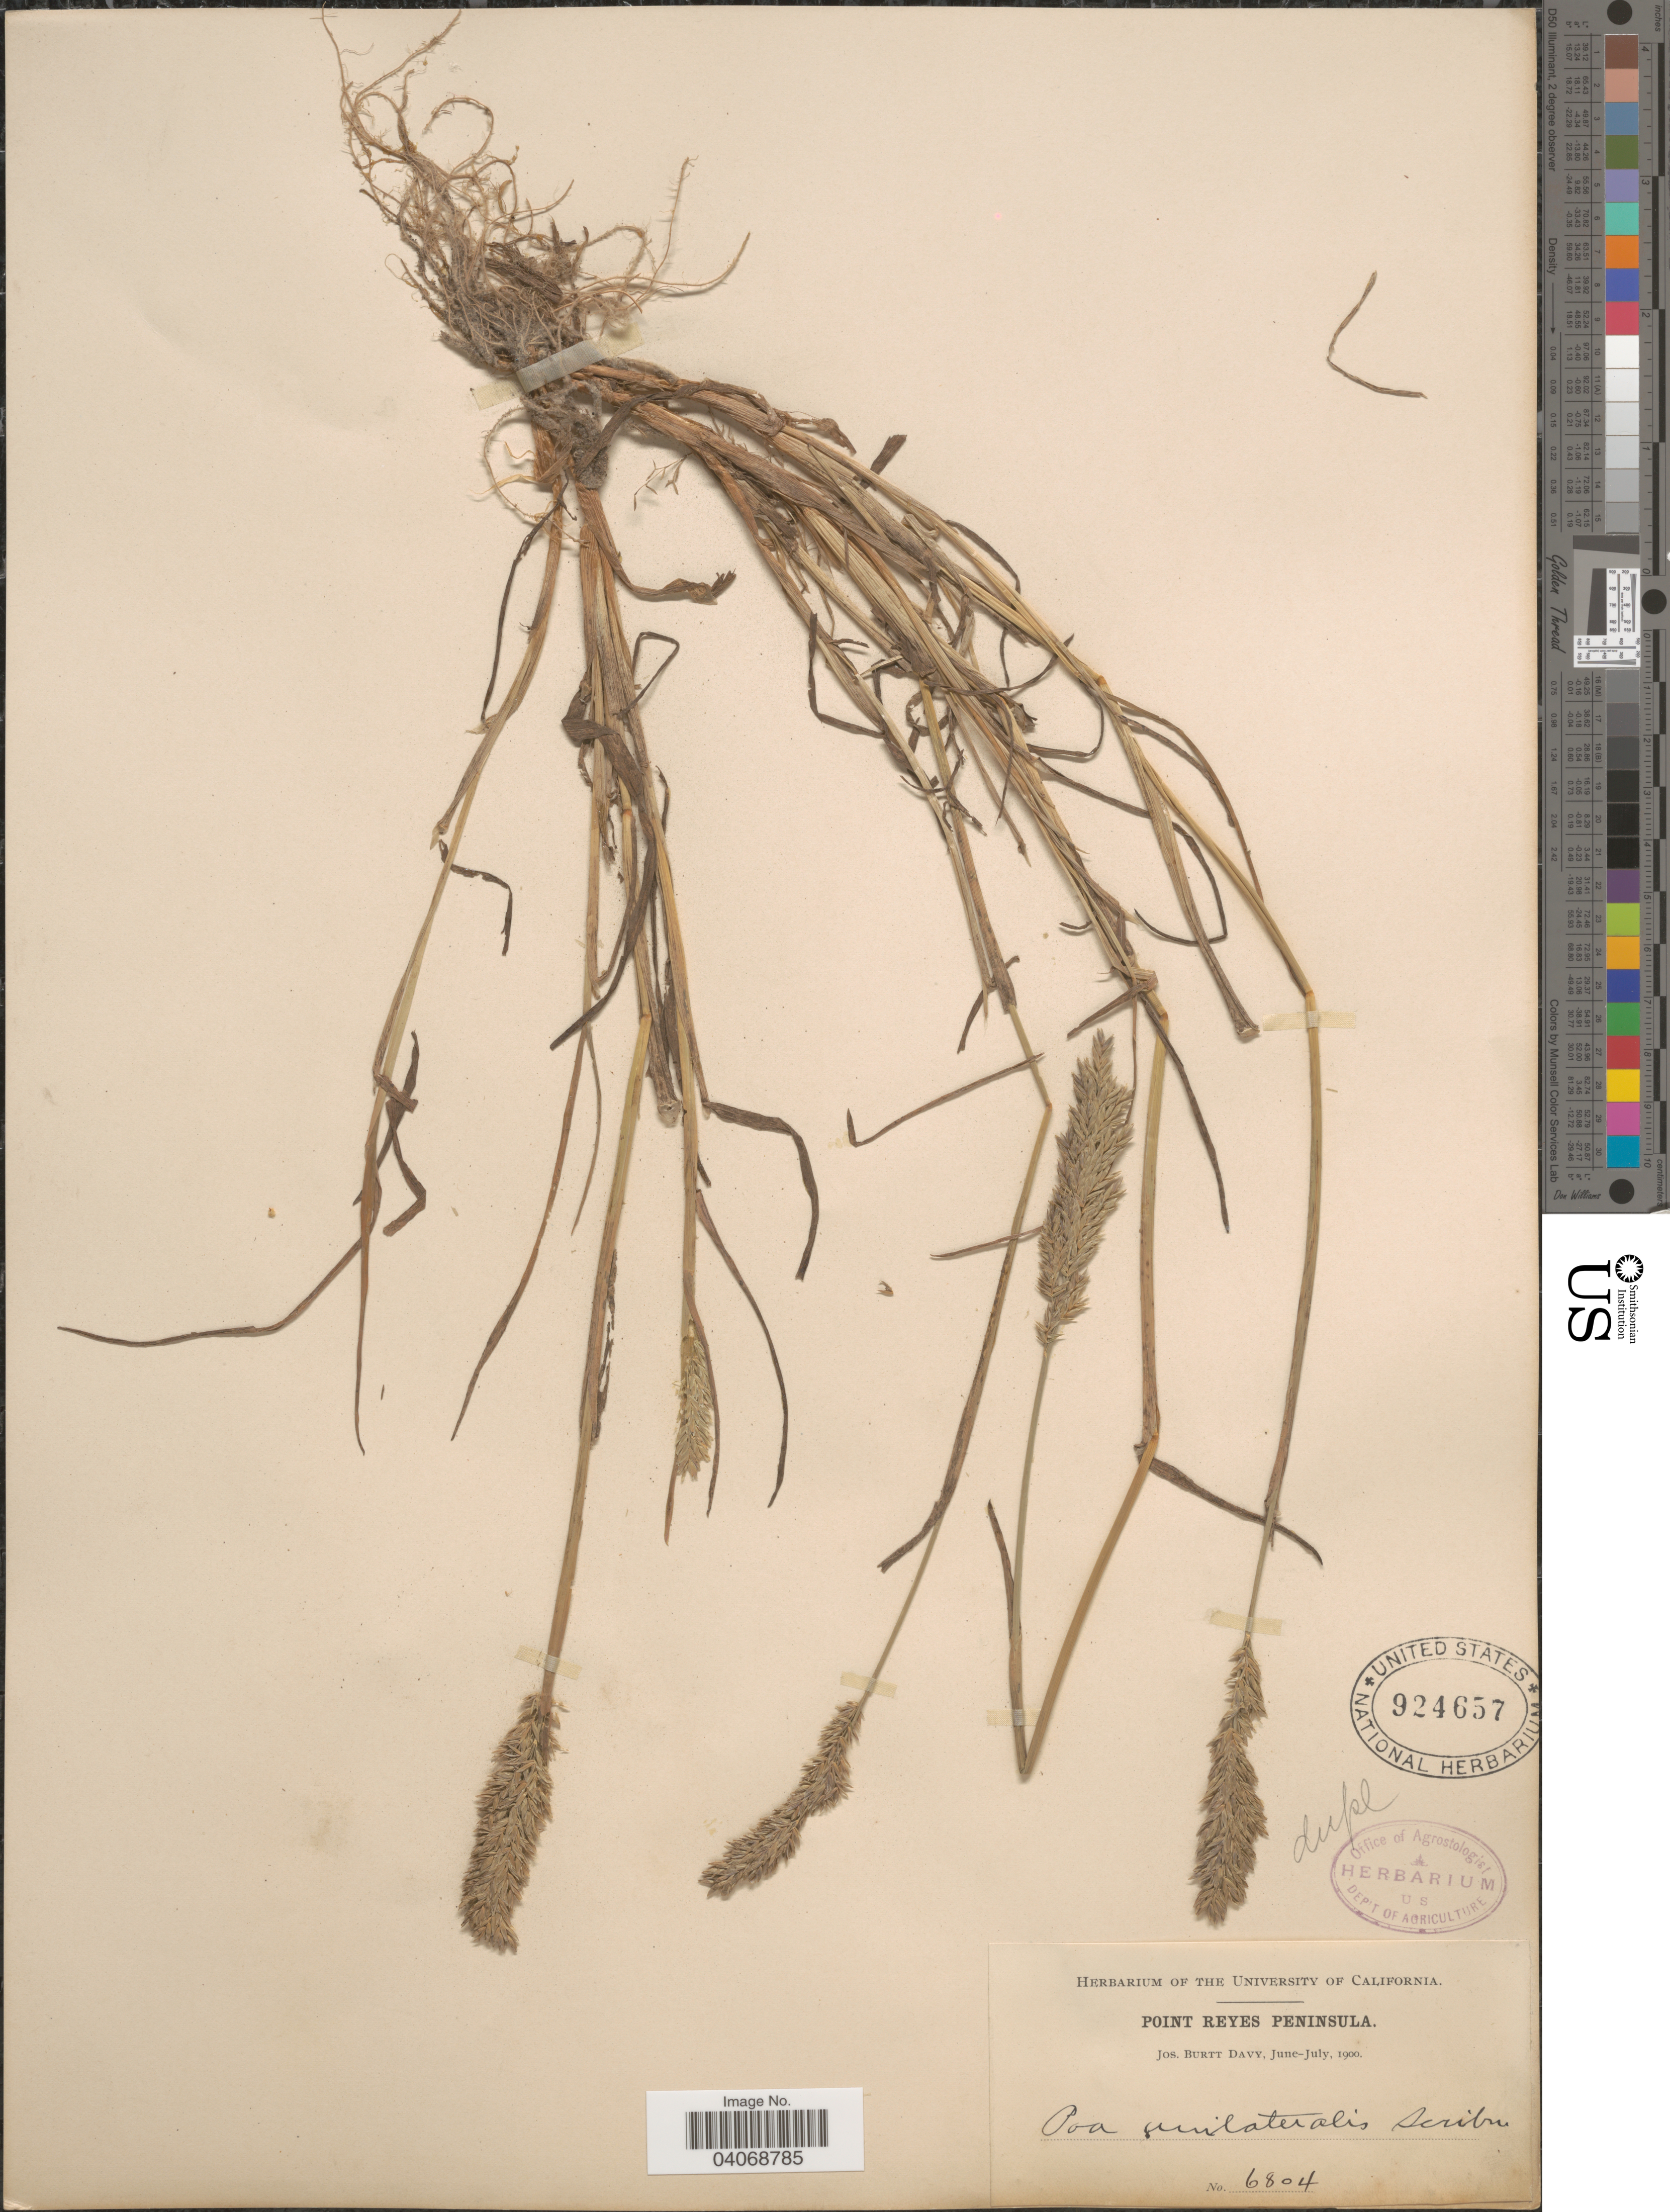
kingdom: Plantae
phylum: Tracheophyta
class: Liliopsida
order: Poales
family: Poaceae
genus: Poa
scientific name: Poa unilateralis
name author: Scribn. ex Vasey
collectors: J. Burtt Davy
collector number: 6804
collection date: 1900-06/1900-07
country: United States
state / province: California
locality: Point Reyes Peninsula.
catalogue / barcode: US 924657